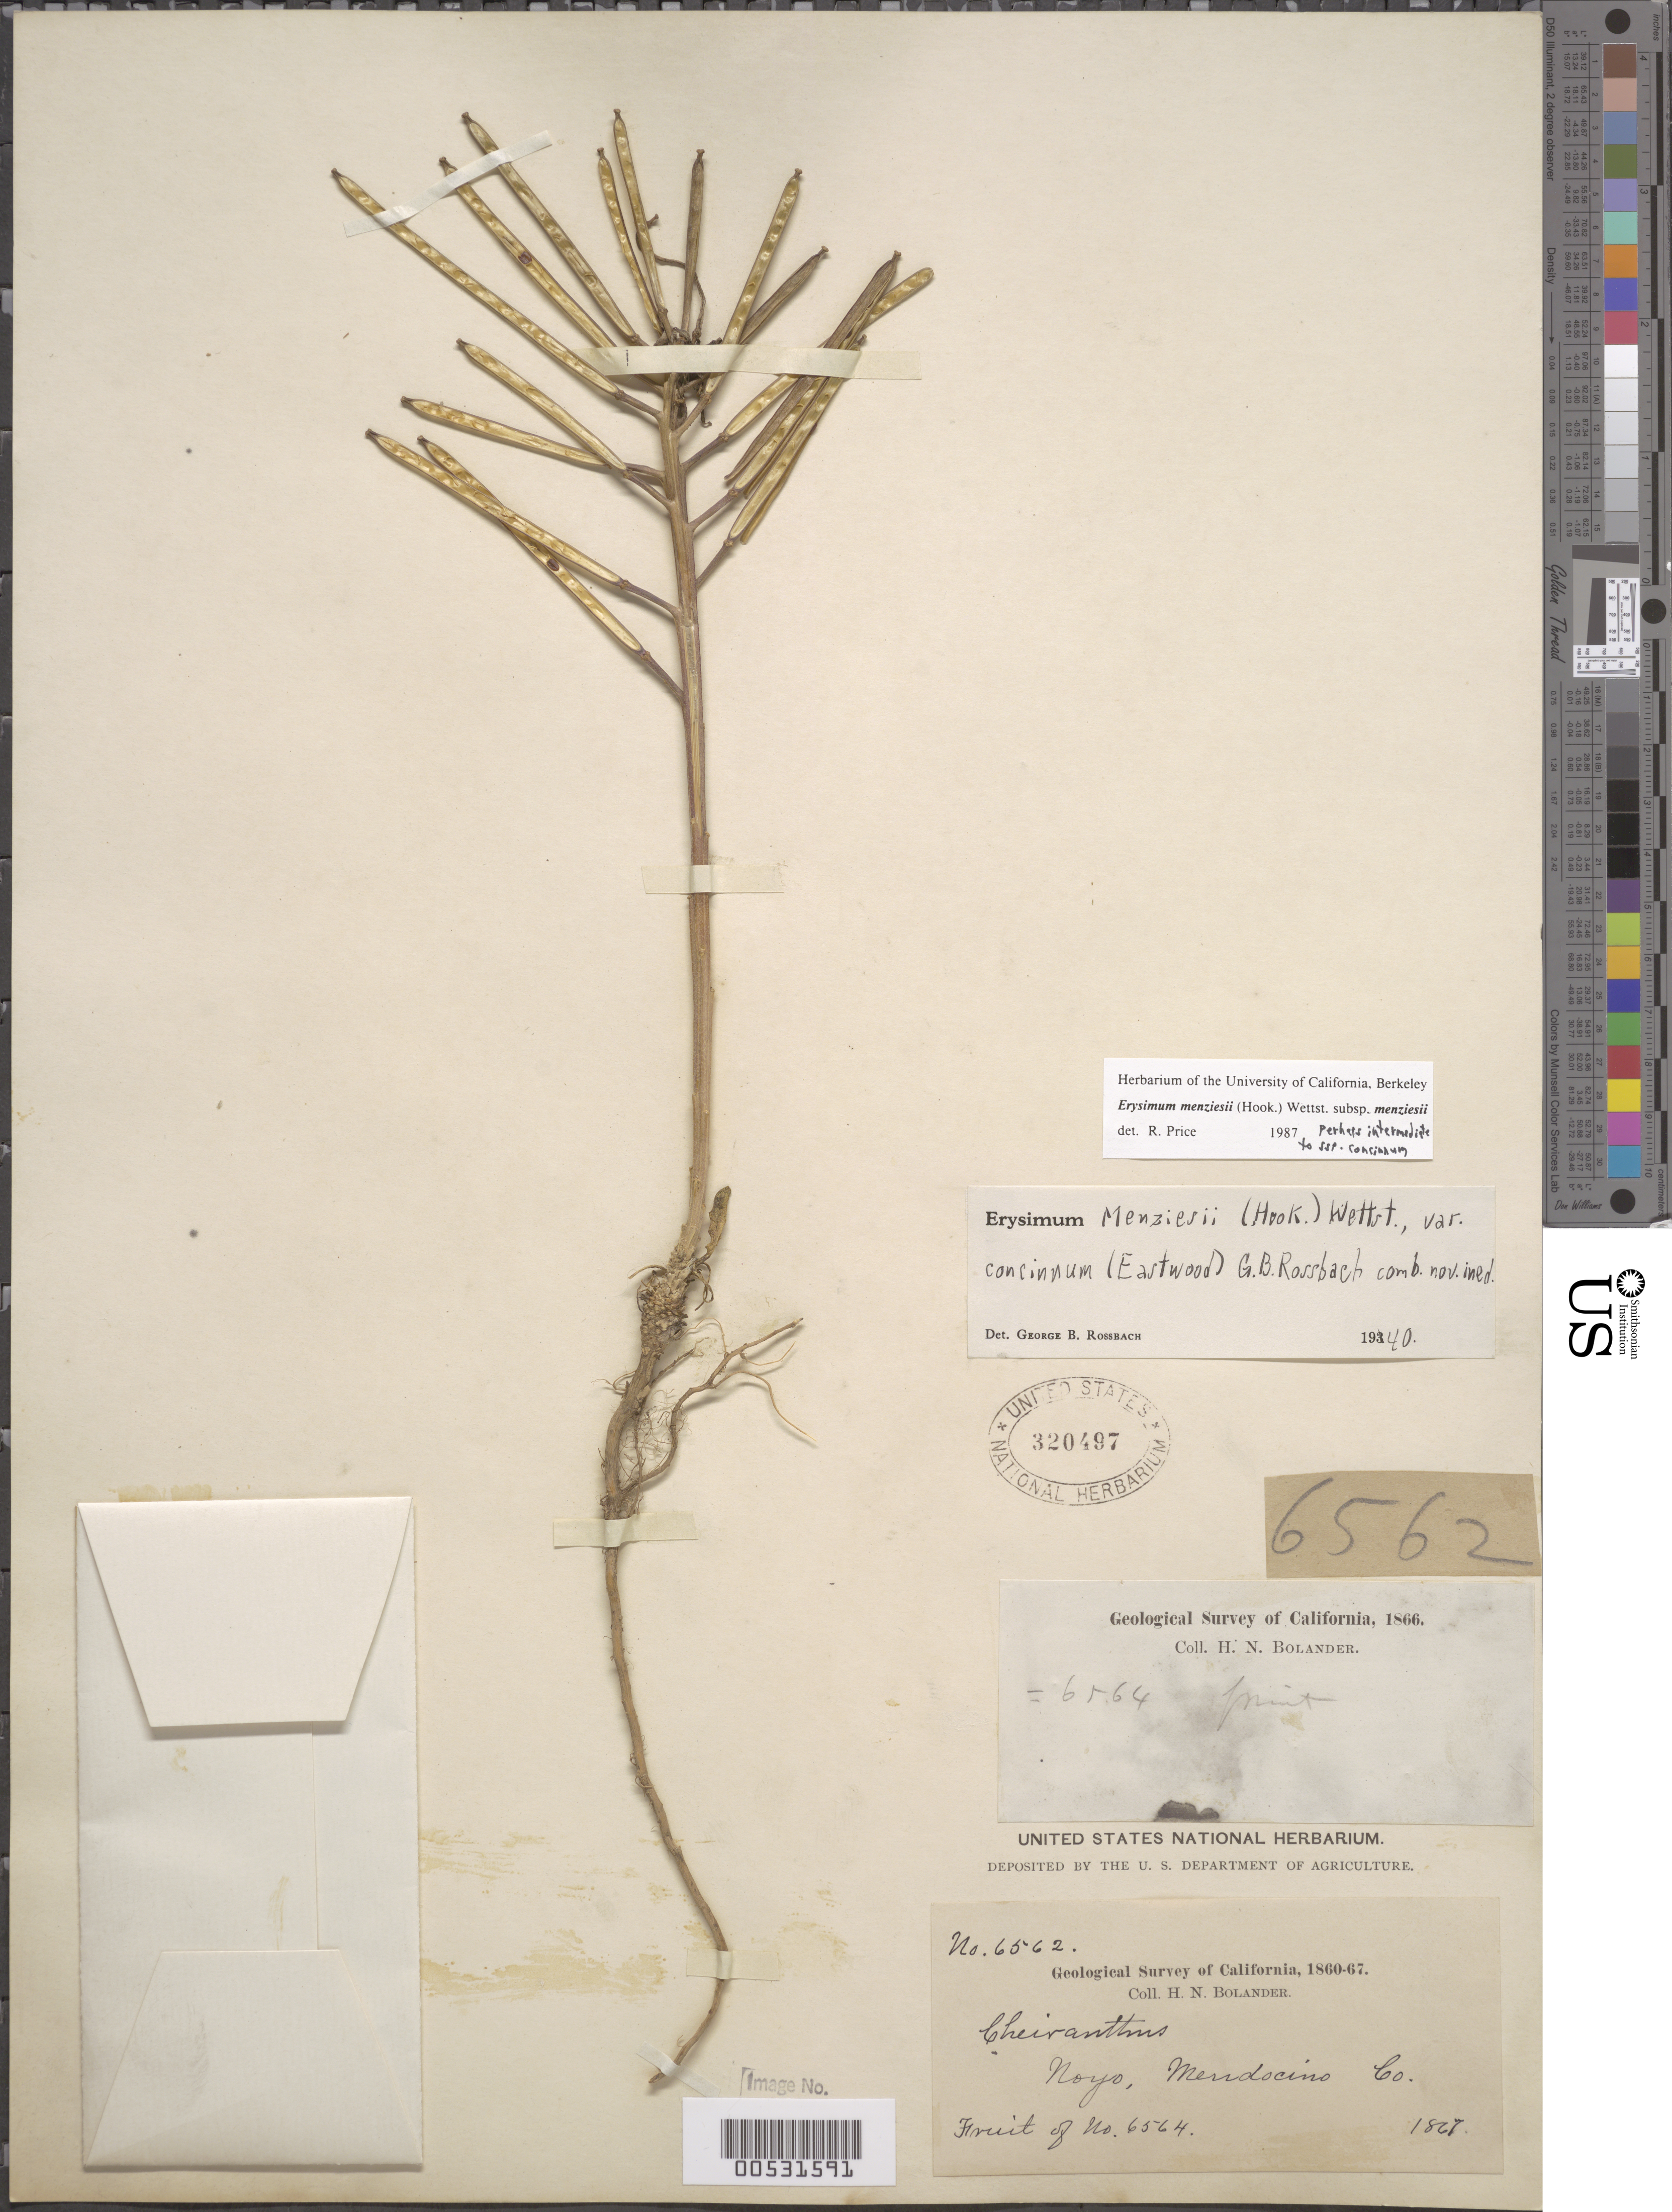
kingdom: Plantae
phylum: Tracheophyta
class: Magnoliopsida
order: Brassicales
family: Brassicaceae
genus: Erysimum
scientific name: Erysimum menziesii subsp. menziesii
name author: (Hook.) Wettst.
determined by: Price, R.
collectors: H. Bolander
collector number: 6562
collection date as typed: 1867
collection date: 1867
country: United States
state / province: California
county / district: Mendocino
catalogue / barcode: US 320497